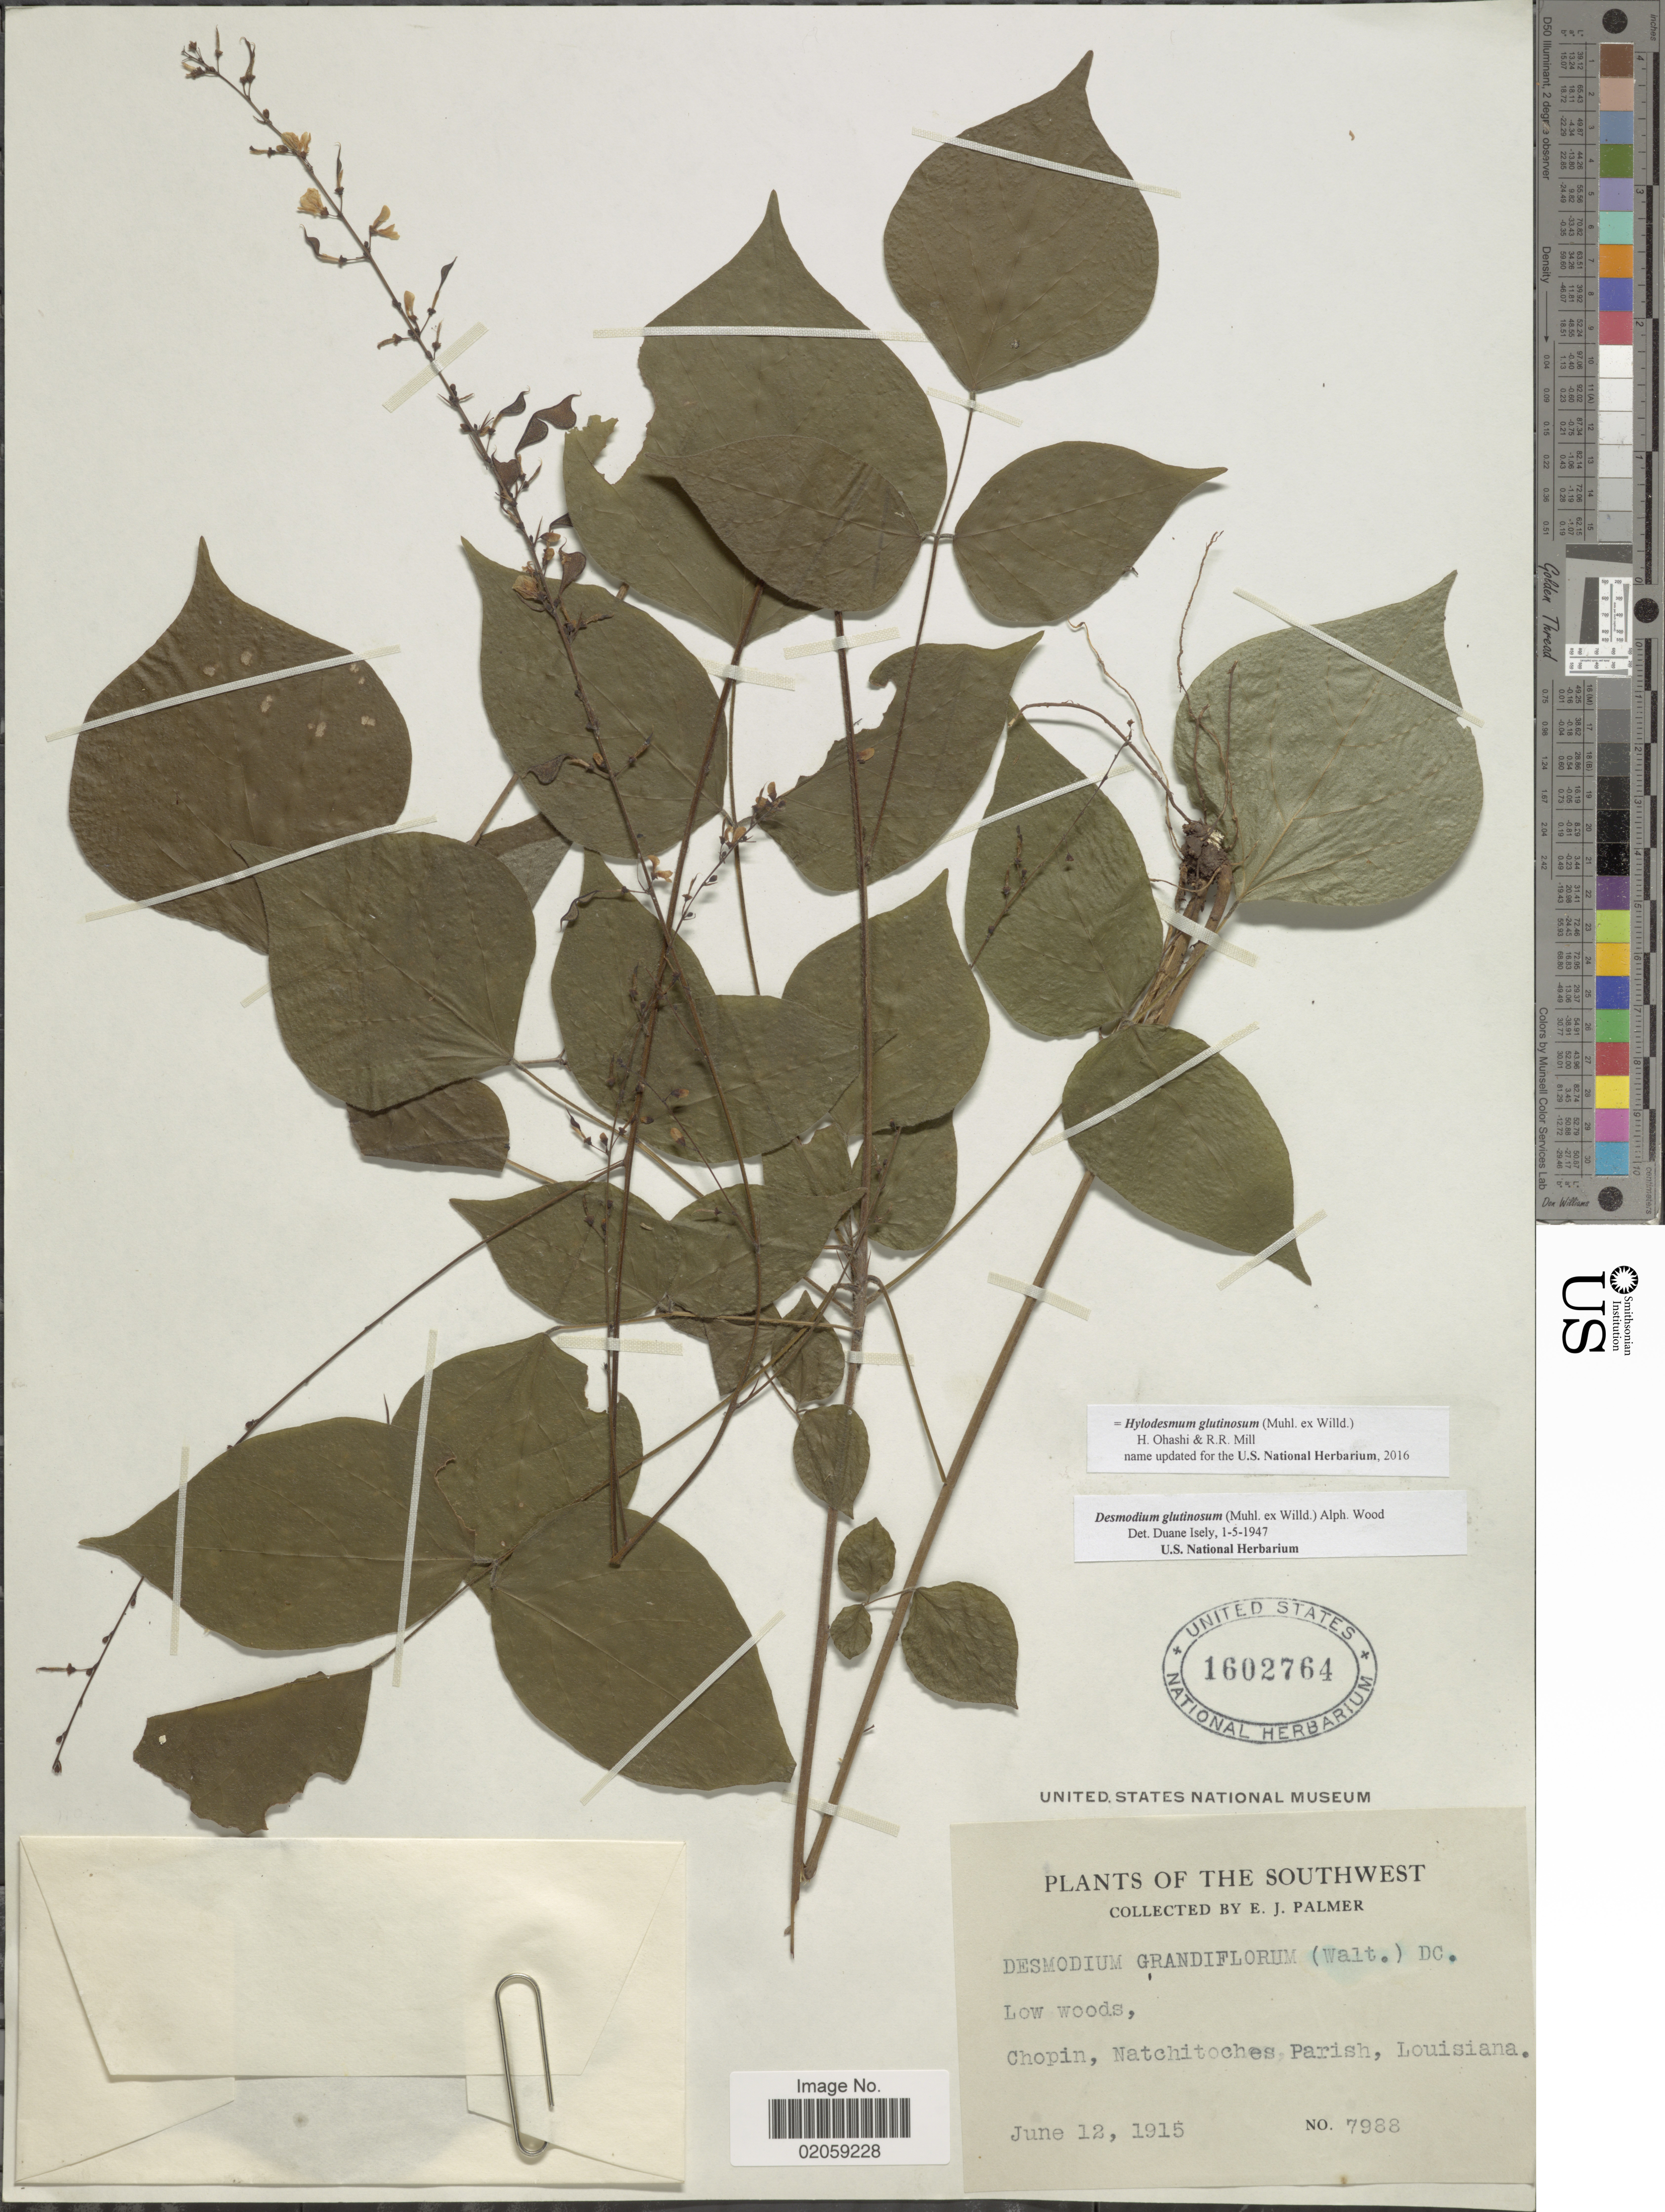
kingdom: Plantae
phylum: Tracheophyta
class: Magnoliopsida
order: Fabales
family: Fabaceae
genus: Hylodesmum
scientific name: Hylodesmum glutinosum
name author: (Muhl. ex Willd.) H. Ohashi & R.R. Mill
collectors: E. J. Palmer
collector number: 7988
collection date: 1915-06-12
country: United States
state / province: Louisiana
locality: The Southwest, Chopin, Natchitoches Parish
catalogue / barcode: US 1602764